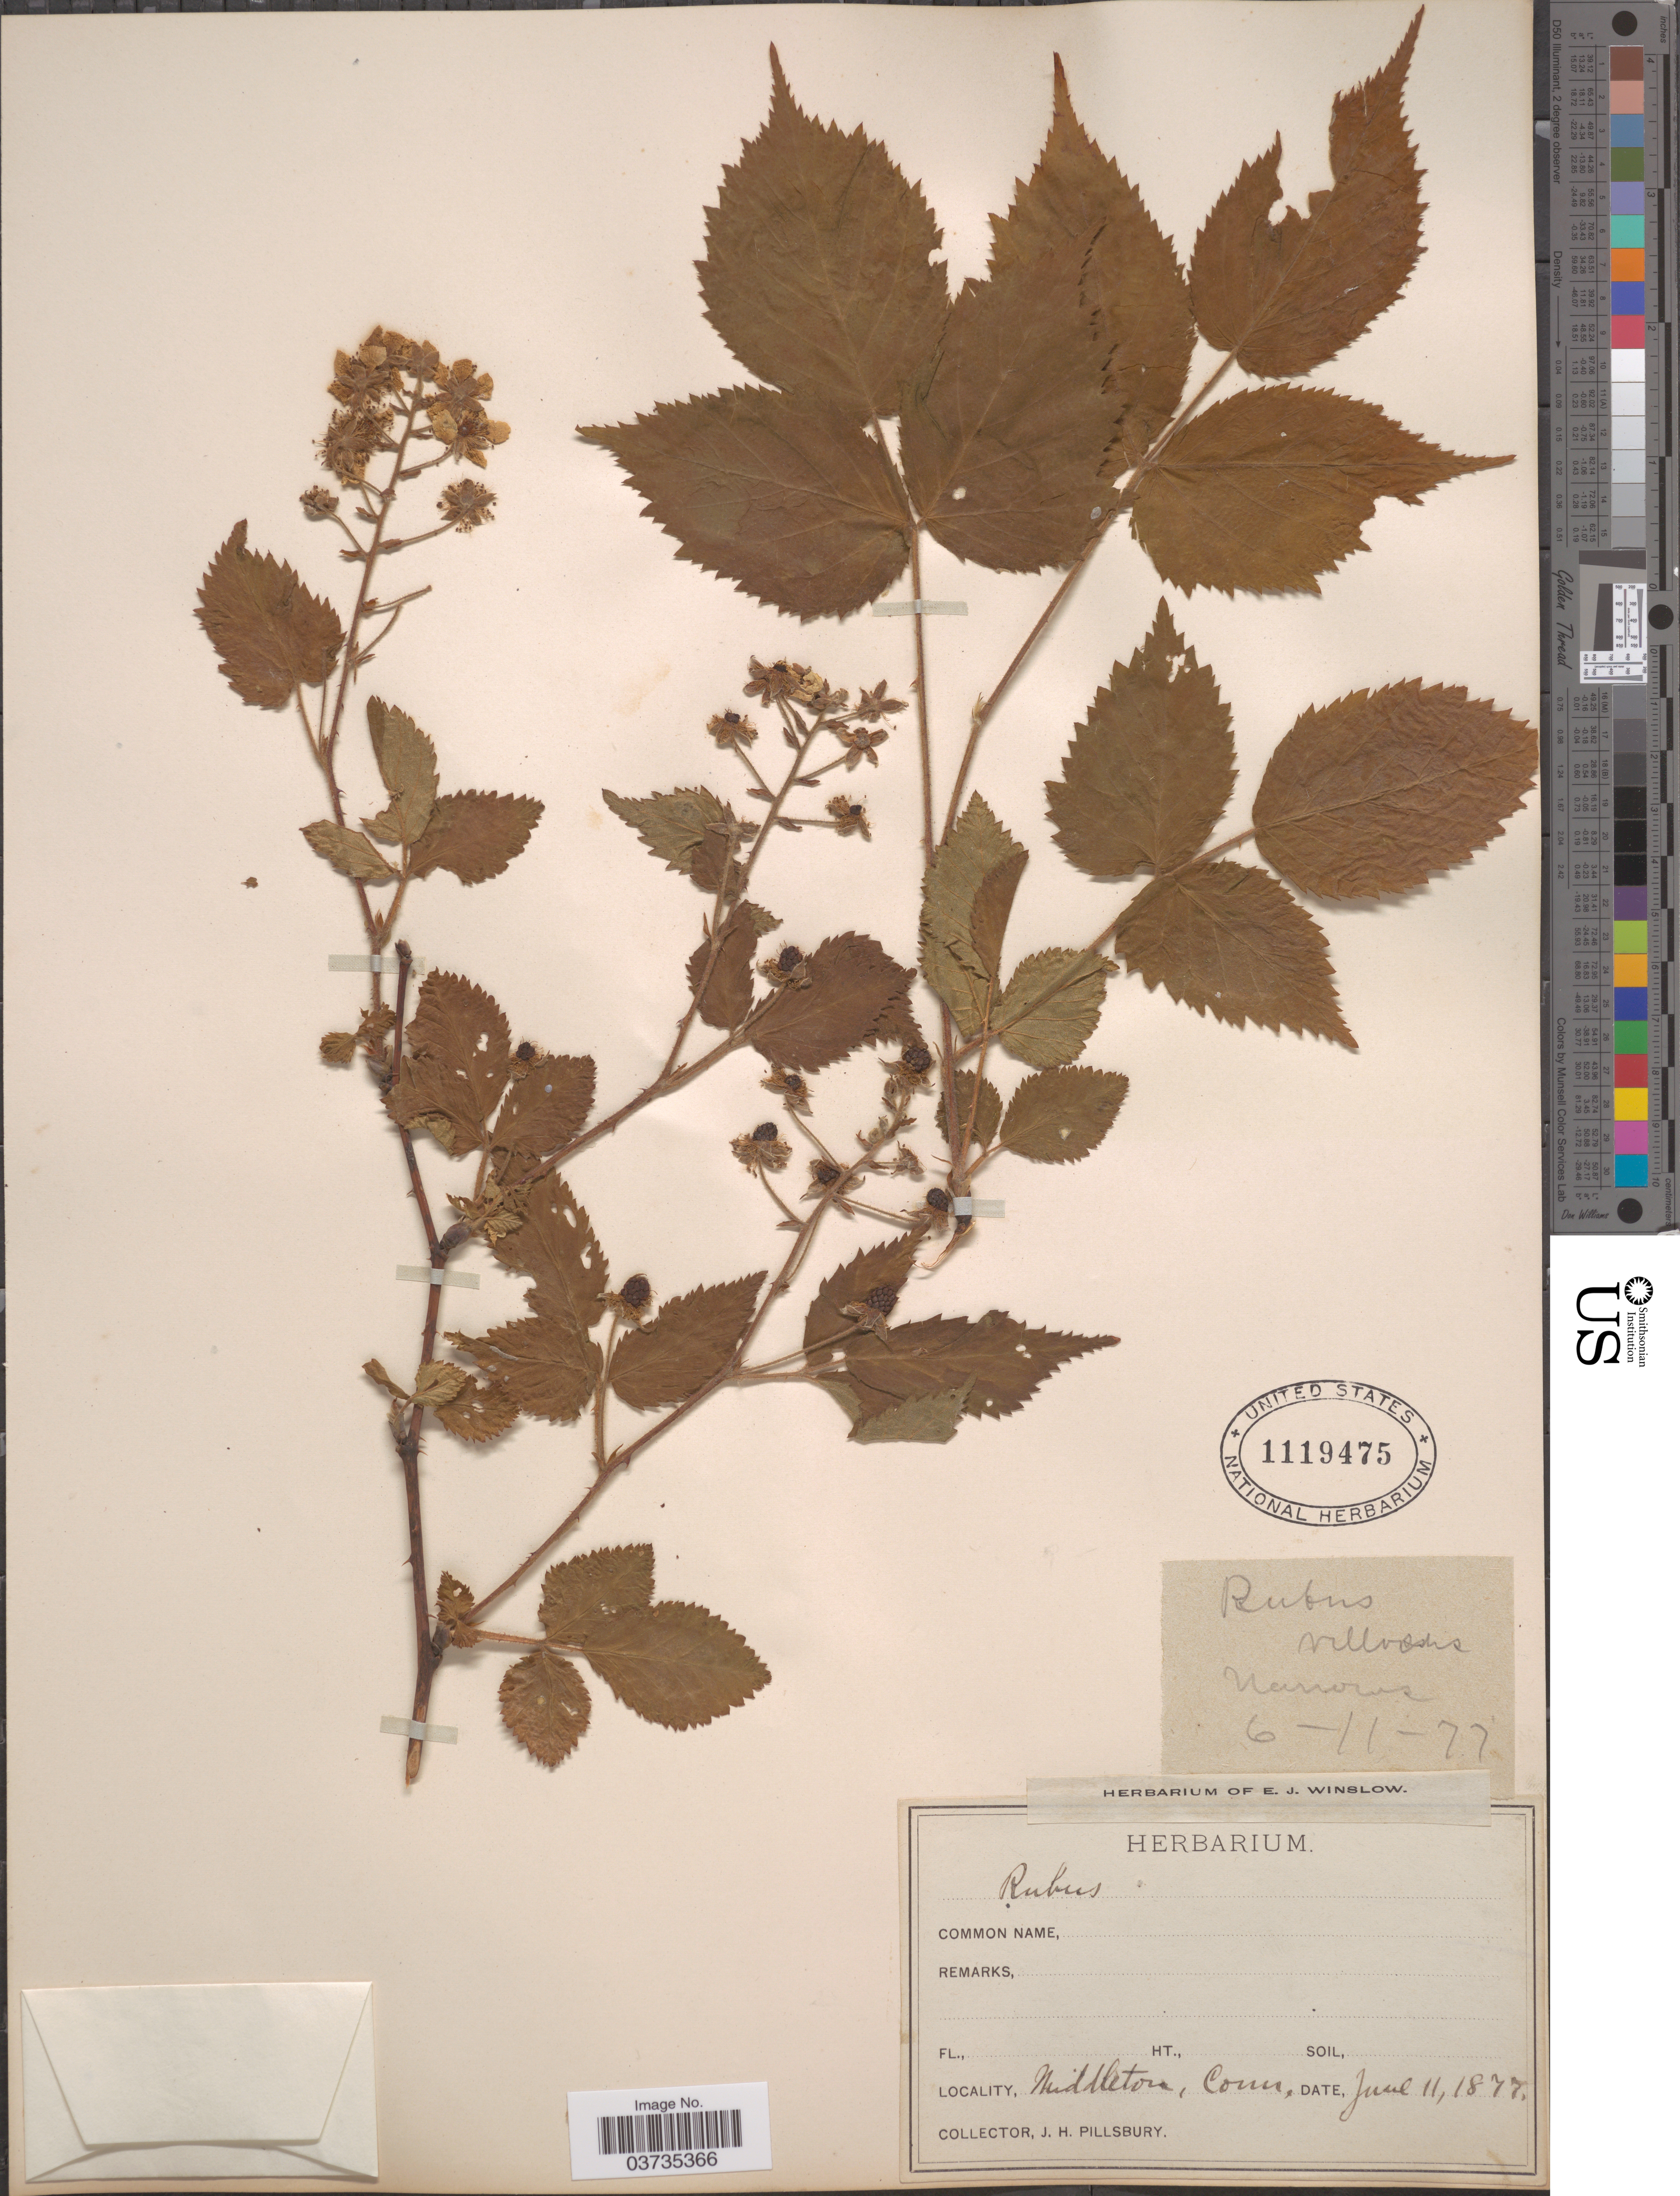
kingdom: Plantae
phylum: Tracheophyta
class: Magnoliopsida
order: Rosales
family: Rosaceae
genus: Rubus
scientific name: Rubus villosus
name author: Thunb.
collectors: J. Pillsbury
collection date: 1877-06-11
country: United States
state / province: Connecticut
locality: Middleton.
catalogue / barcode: US 1119475